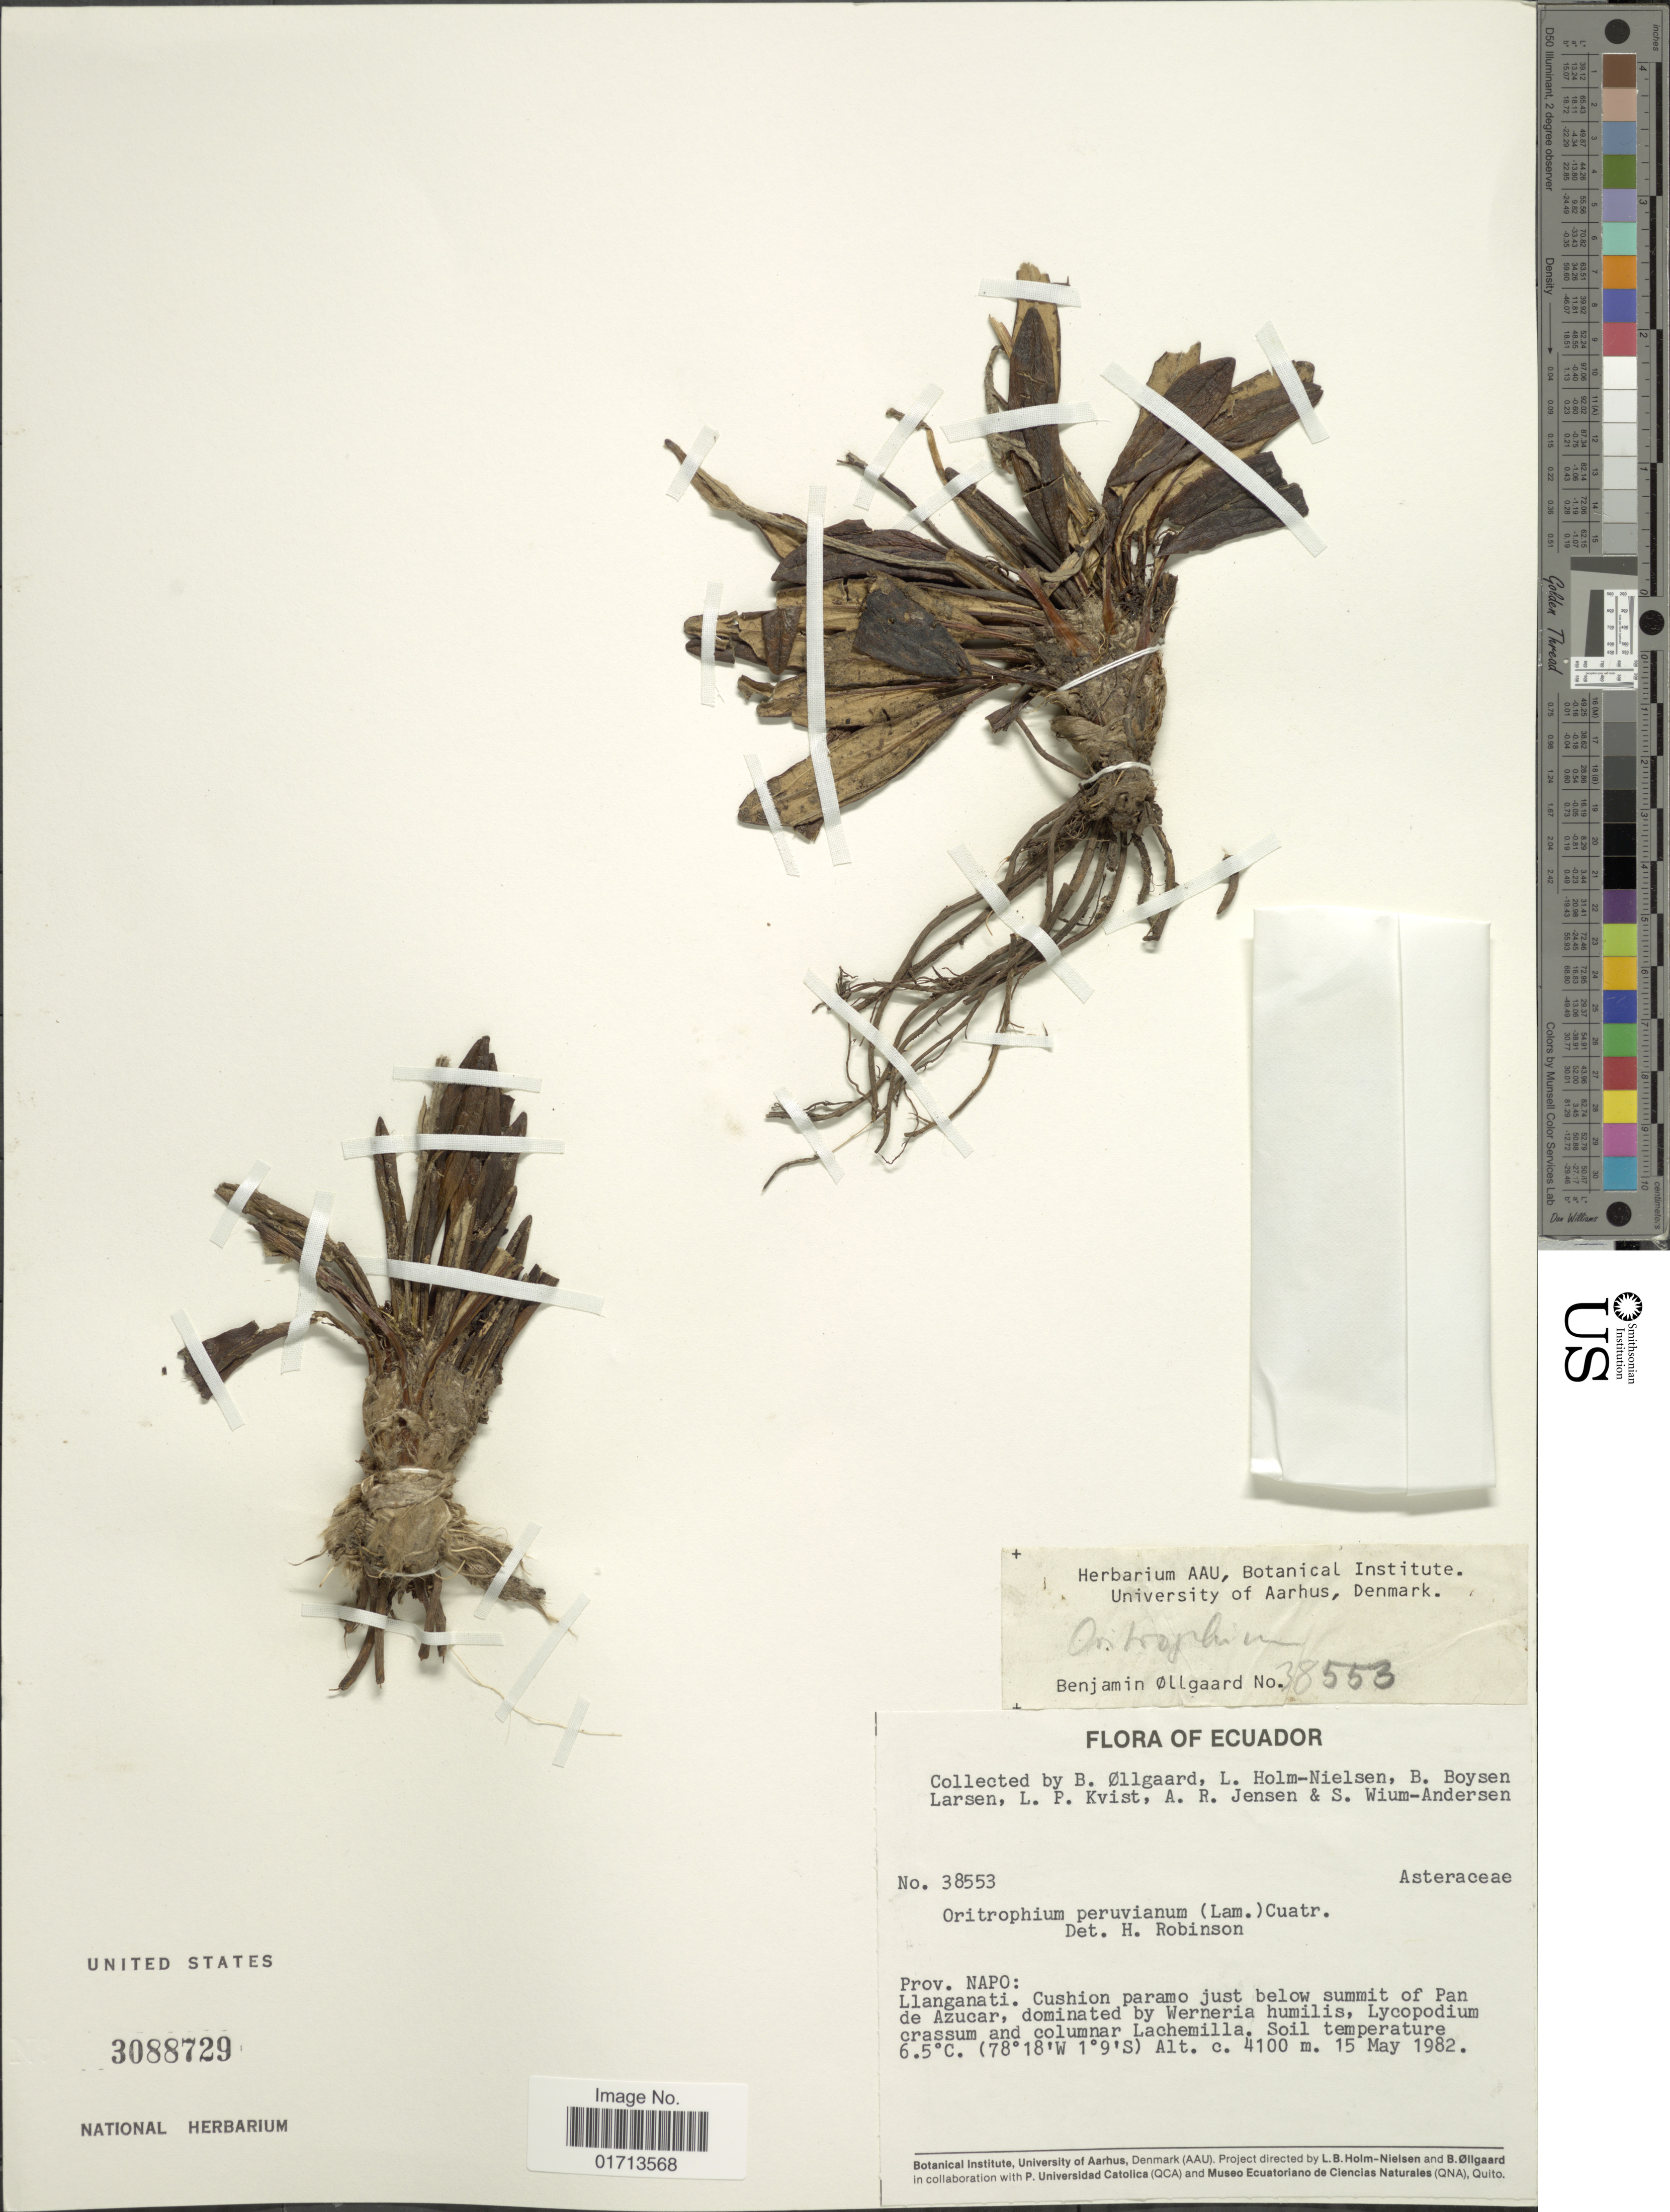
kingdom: Plantae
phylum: Tracheophyta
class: Magnoliopsida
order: Asterales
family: Asteraceae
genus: Oritrophium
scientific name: Oritrophium peruvianum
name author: (Lam.) Cuatrec.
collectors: B. Øllgaard, L. B. Holm-Nielsen, B. Boysen Larsen, L. P. Kvist & et al.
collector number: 38553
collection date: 1982-05-15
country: Ecuador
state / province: Napo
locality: Llanganati, cushion paramo just below summit of Pan of Azucar.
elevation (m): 4100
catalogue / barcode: US 3088729